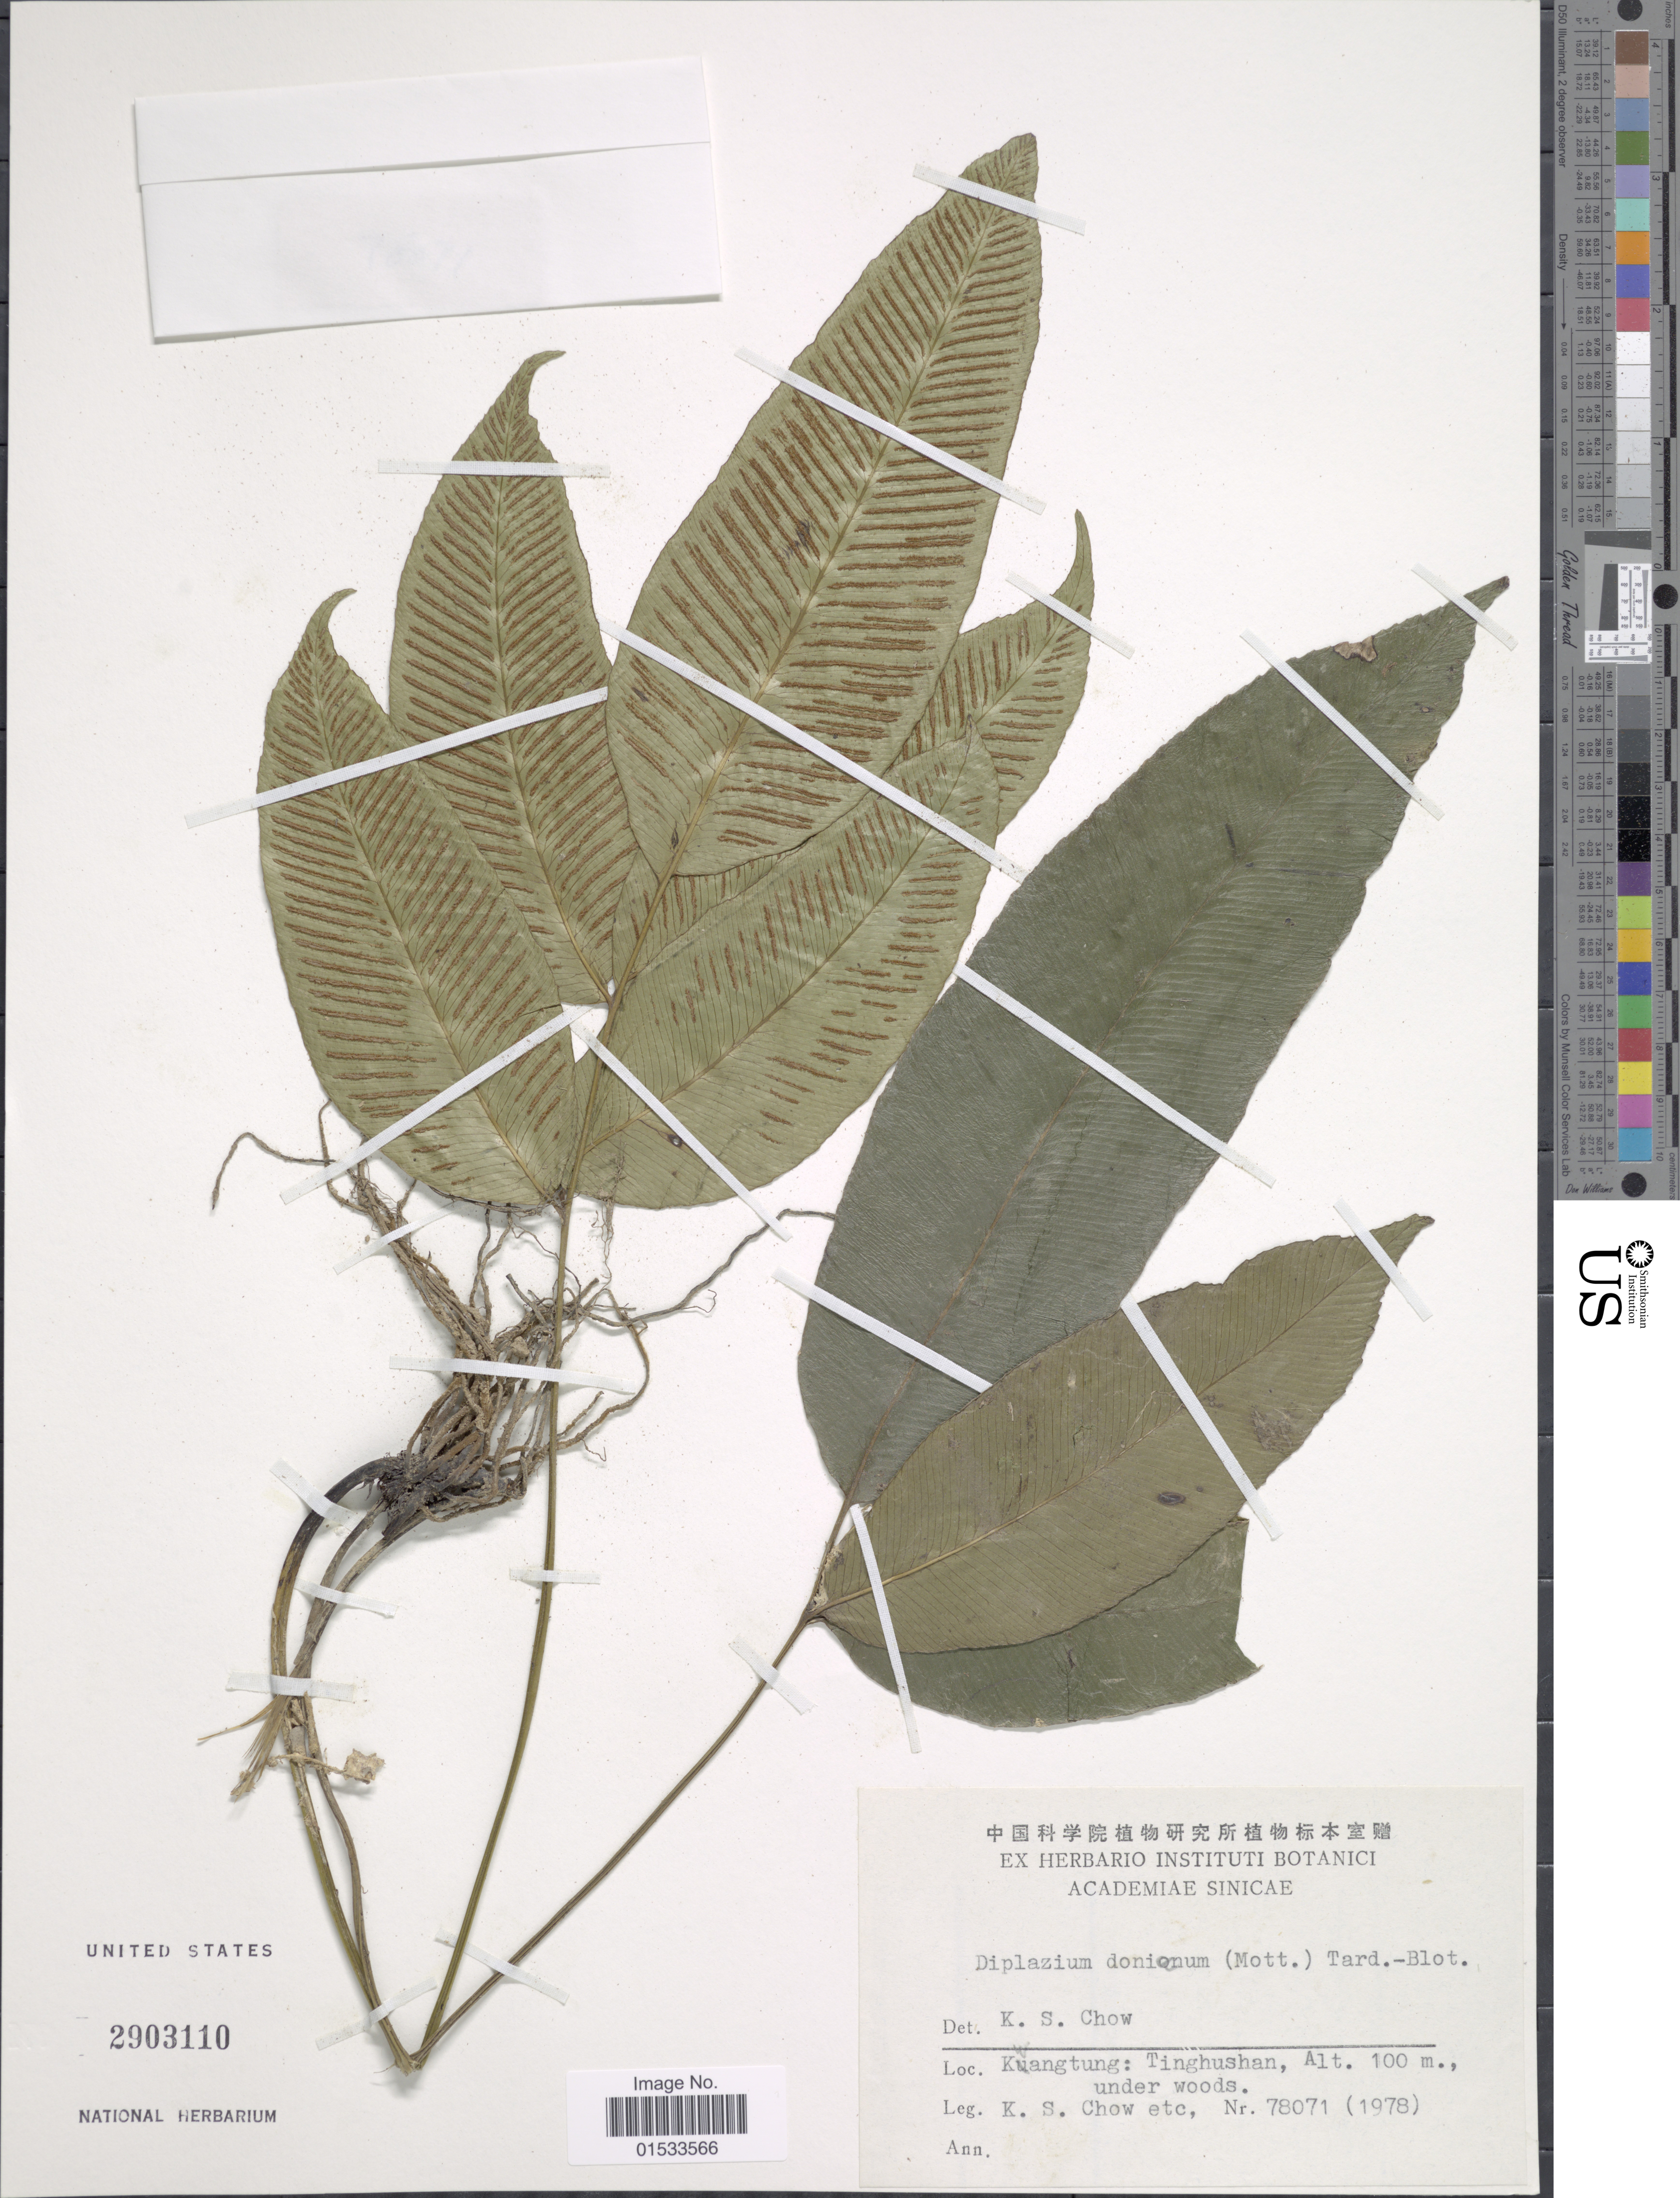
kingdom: Plantae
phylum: Tracheophyta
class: Polypodiopsida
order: Polypodiales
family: Athyriaceae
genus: Diplazium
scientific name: Diplazium donianum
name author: (Mett.) Tardieu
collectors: K. S. Chow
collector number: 78071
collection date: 1978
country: China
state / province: Guangdong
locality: Kwangtung: Tingushan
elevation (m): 100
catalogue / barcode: US 2903110